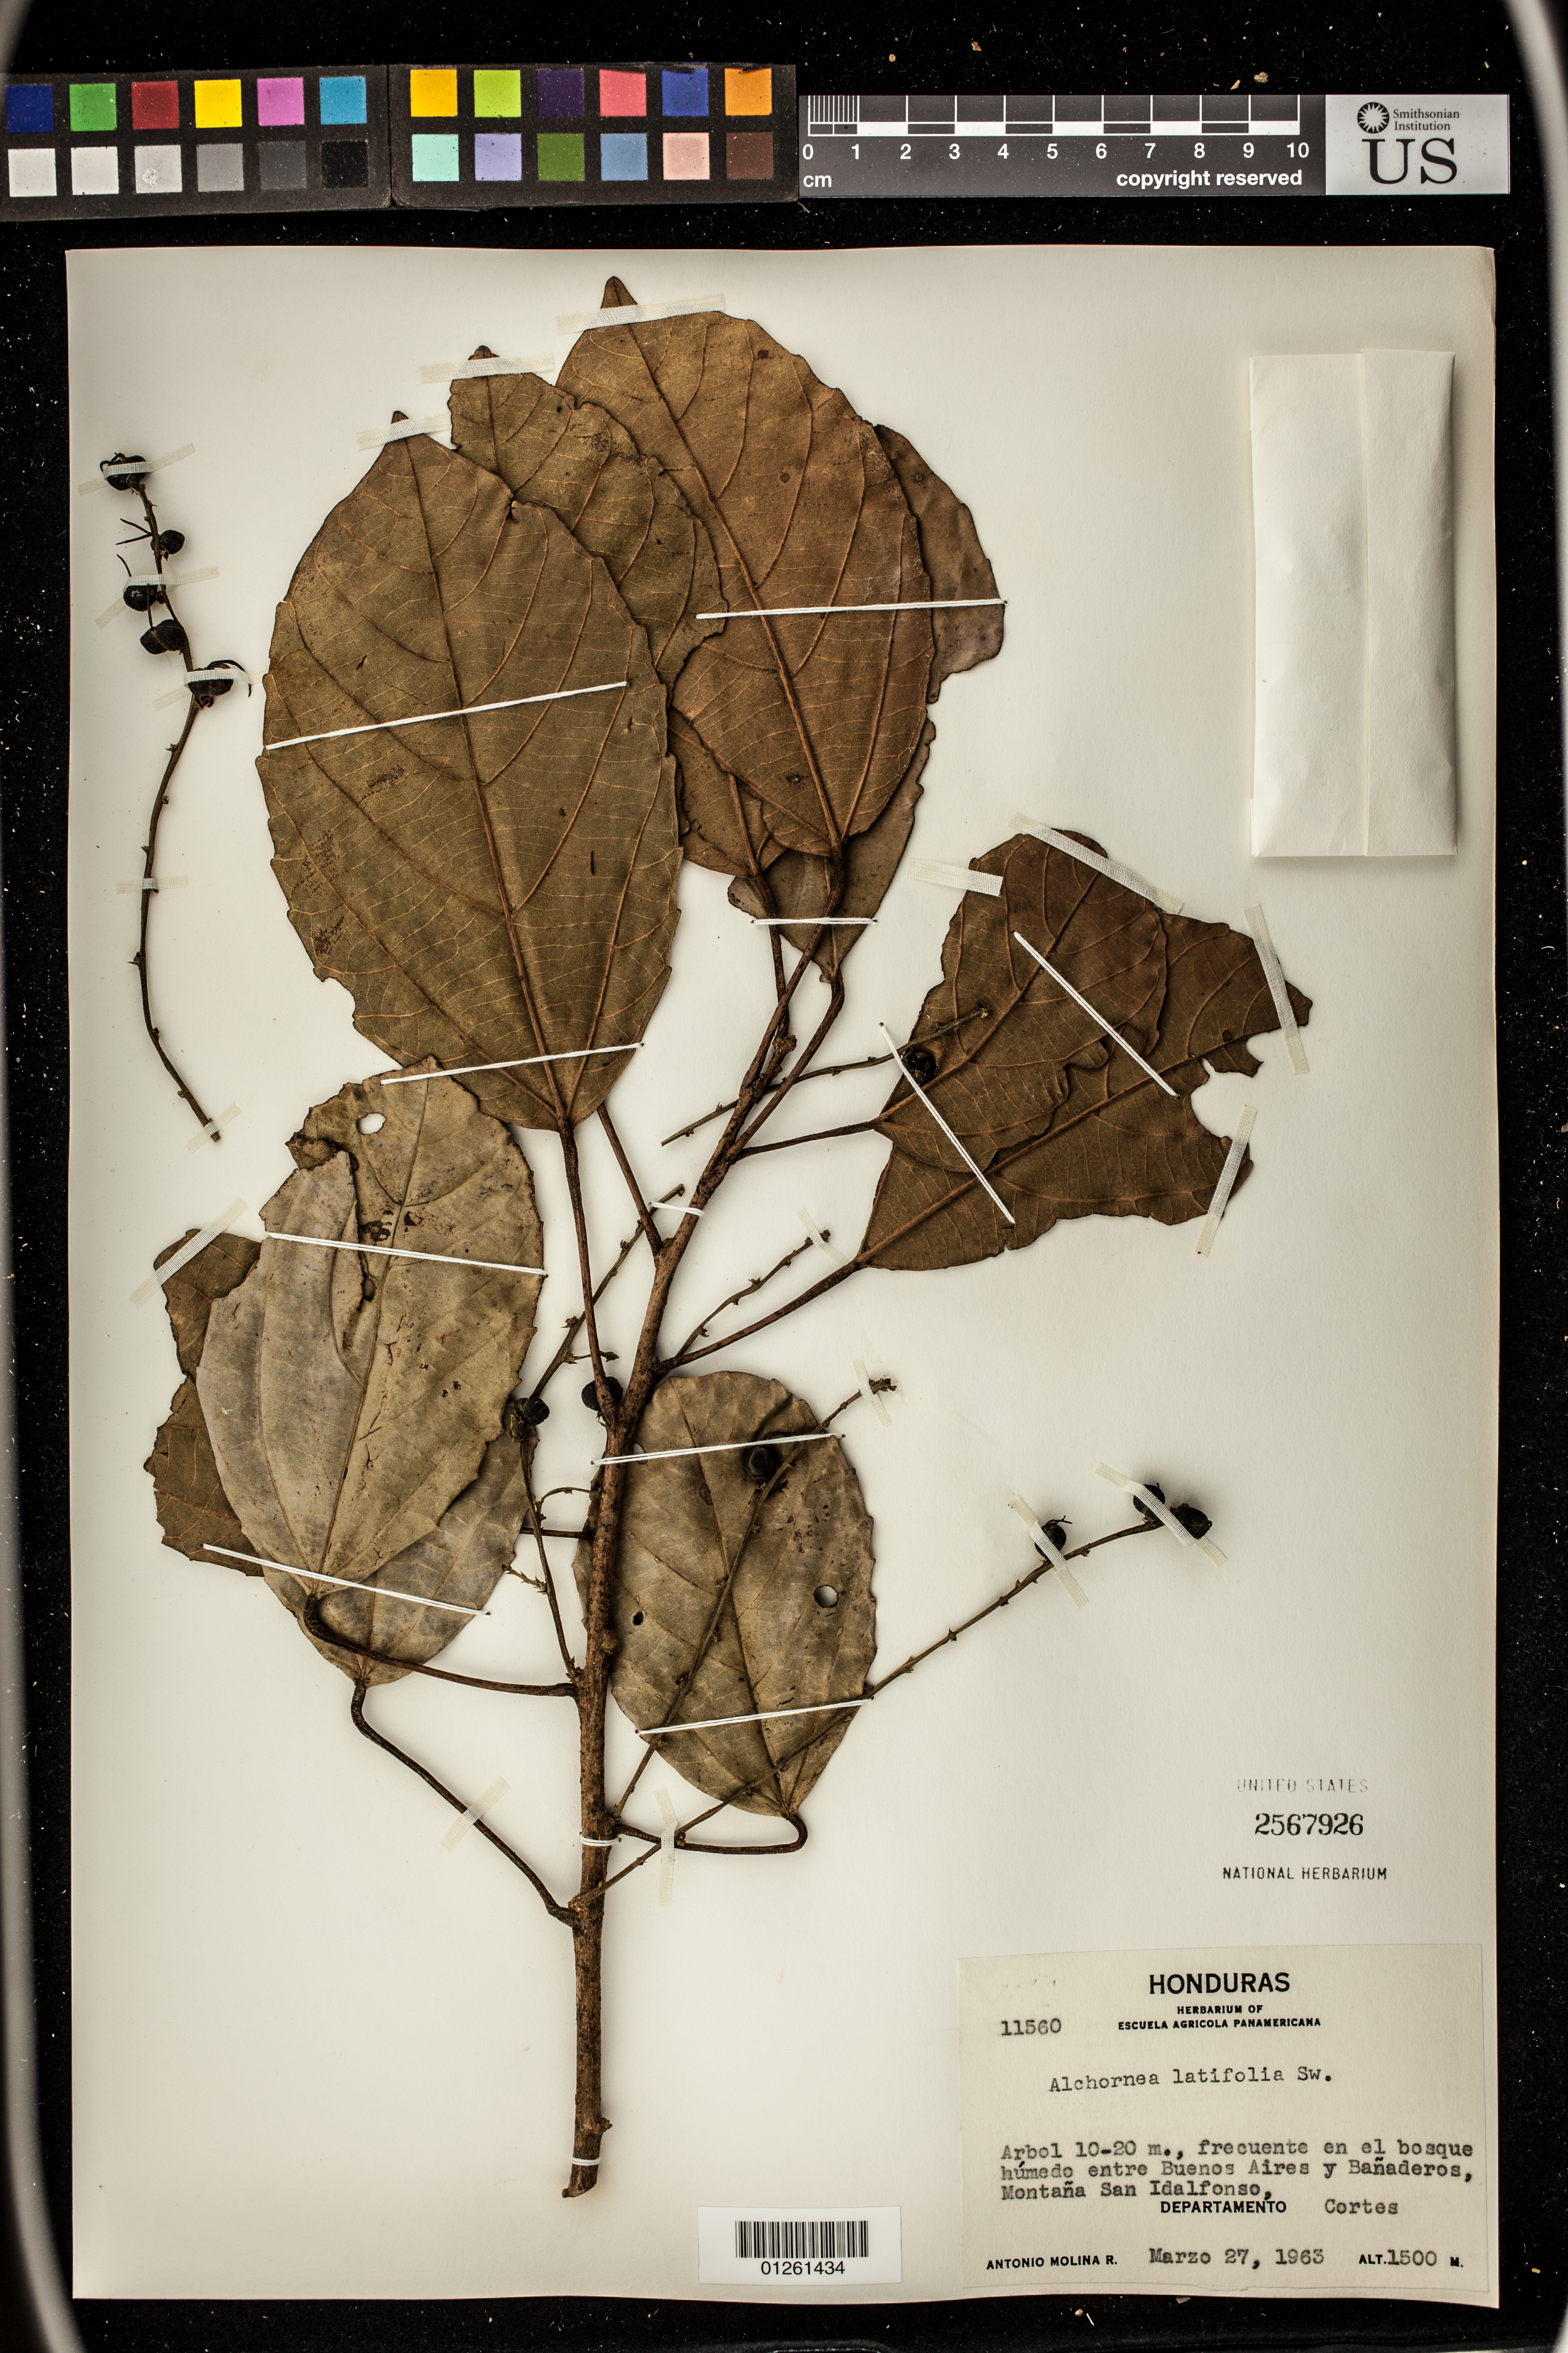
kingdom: Plantae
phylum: Tracheophyta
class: Magnoliopsida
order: Malpighiales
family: Euphorbiaceae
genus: Alchornea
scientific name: Alchornea latifolia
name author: Sw.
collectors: A. Molina R.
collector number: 11560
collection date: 1963-03-27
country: Honduras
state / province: Cortés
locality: Entre Buenos Aires y Banaderos, Montana San Idalfonso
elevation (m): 1500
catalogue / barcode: US 2567926